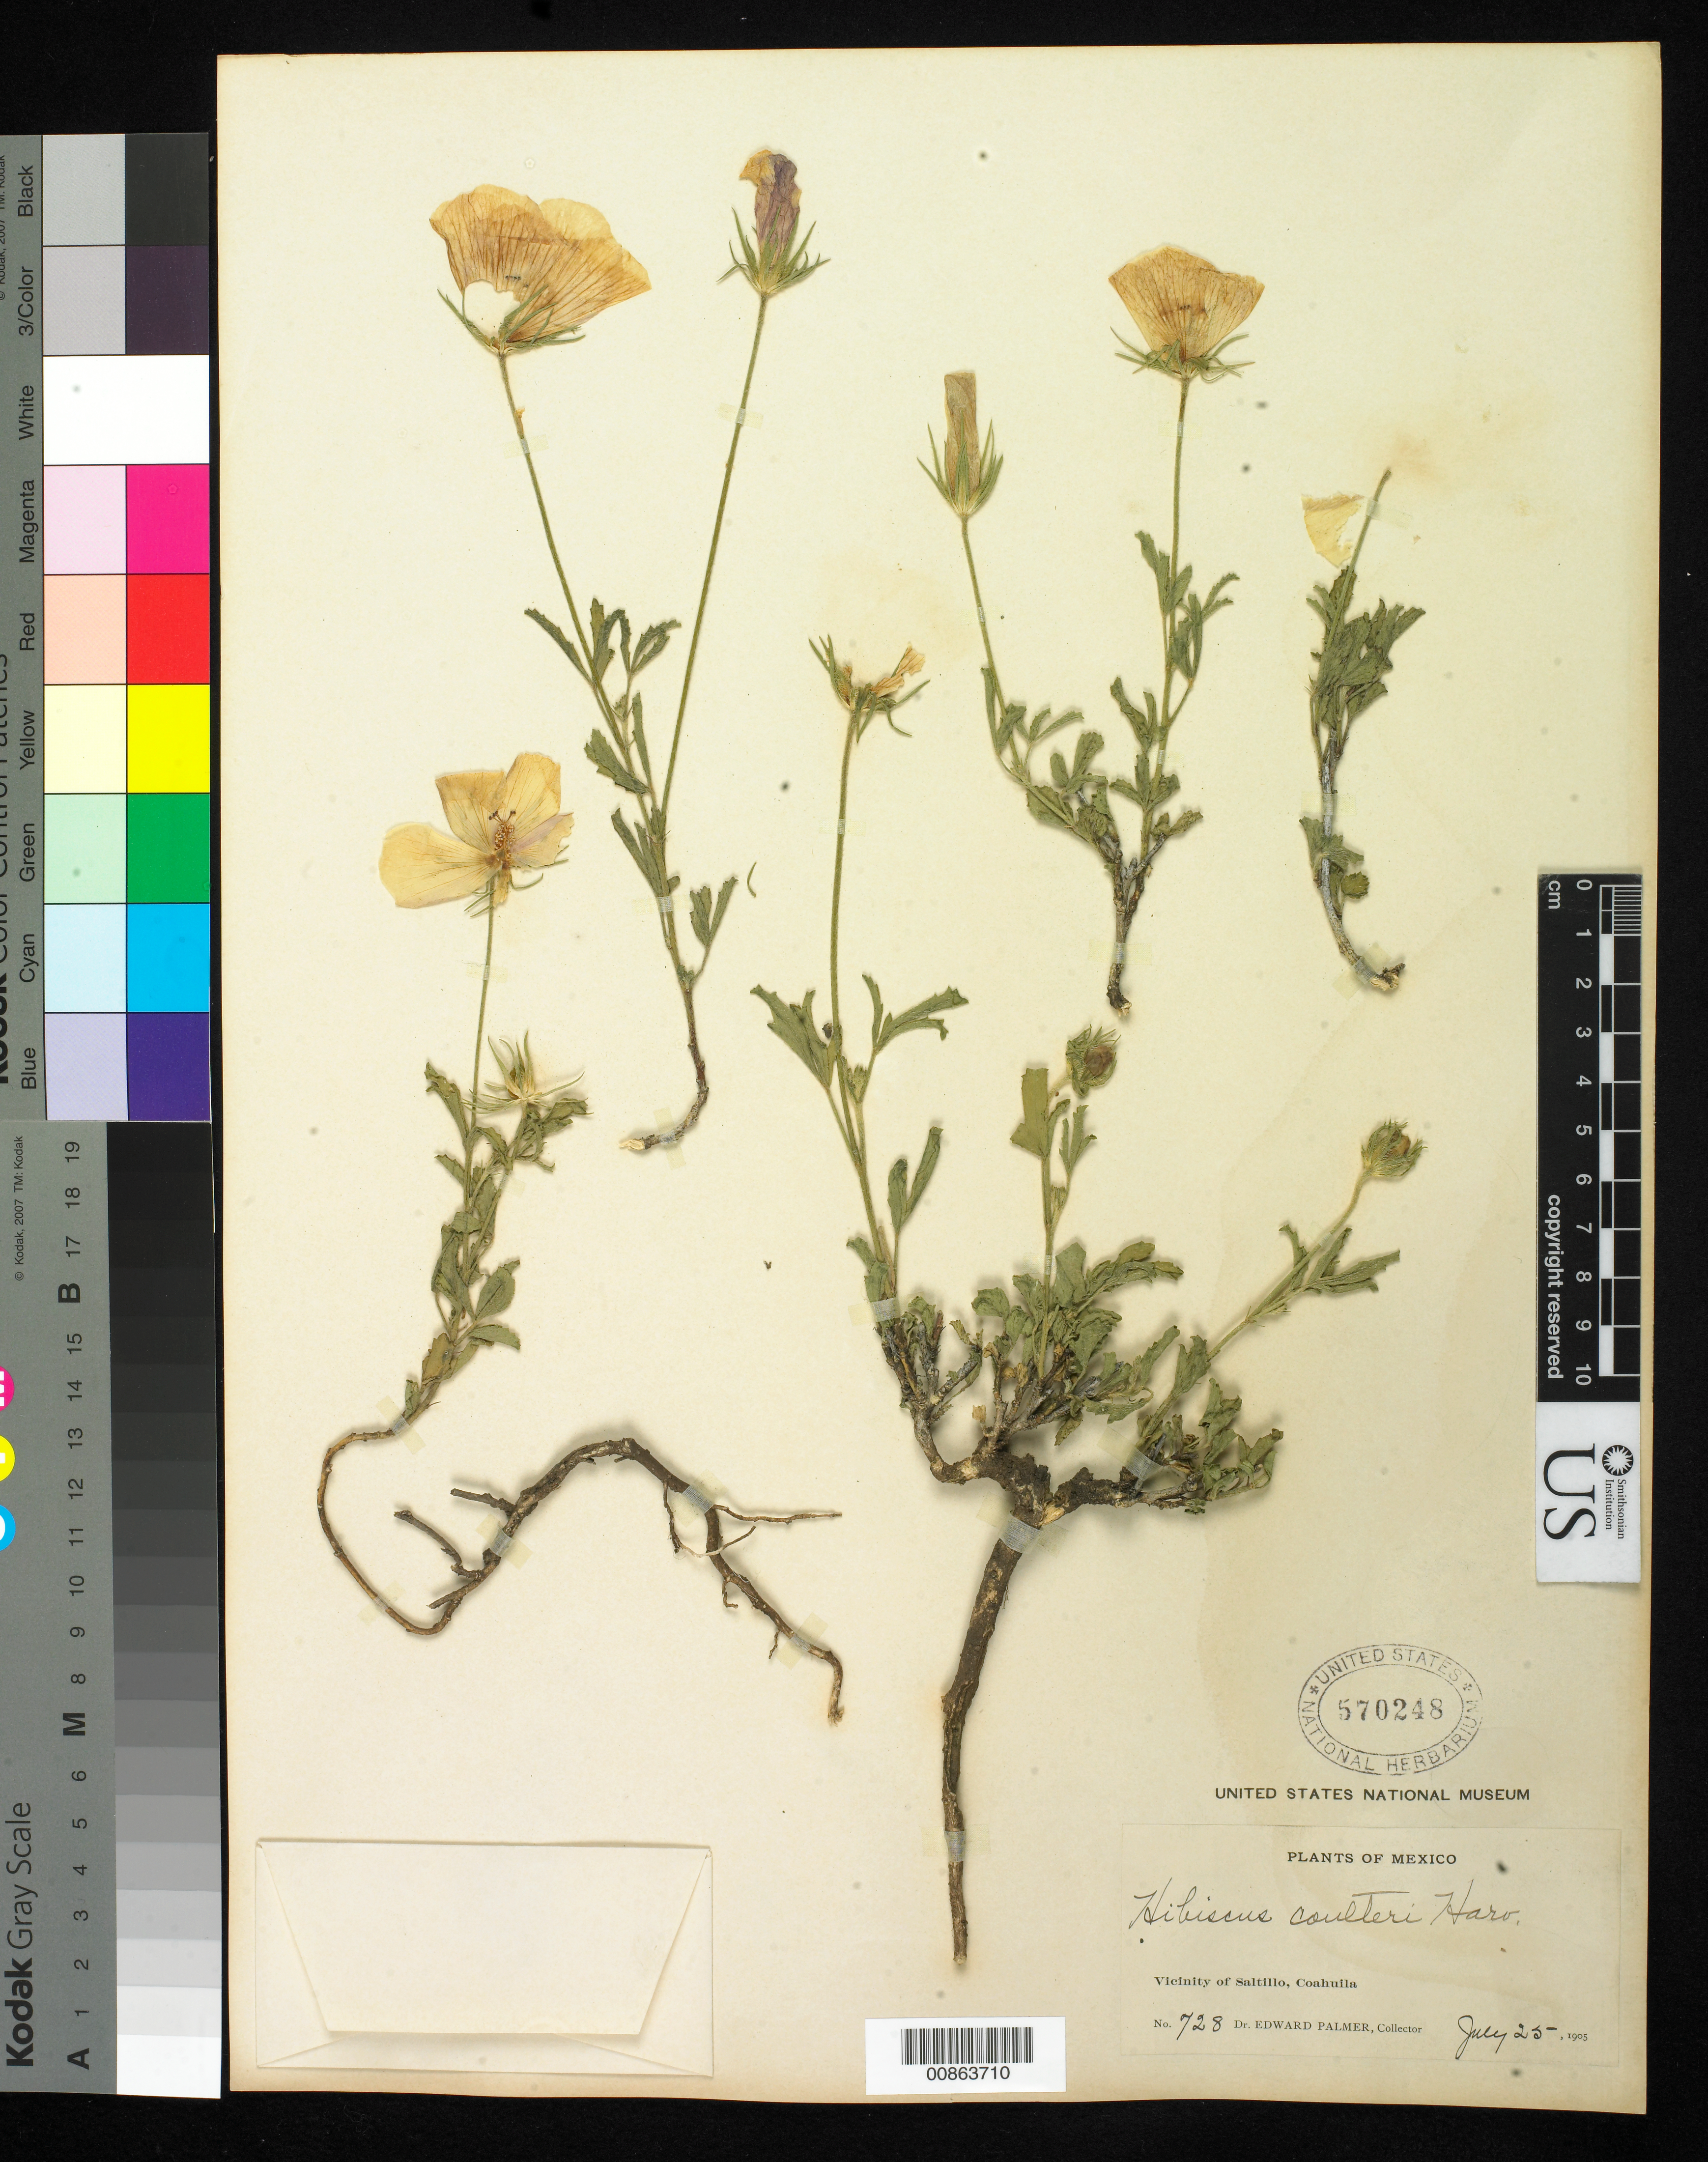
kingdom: Plantae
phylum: Tracheophyta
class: Magnoliopsida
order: Malvales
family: Malvaceae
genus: Hibiscus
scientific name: Hibiscus coulteri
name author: Harv. ex A. Gray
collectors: E. Palmer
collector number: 728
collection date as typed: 25 Jul 1905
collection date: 1905-07-25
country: Mexico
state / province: Coahuila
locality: Vicinity of Saltillo, Coahuila.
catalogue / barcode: US 570248